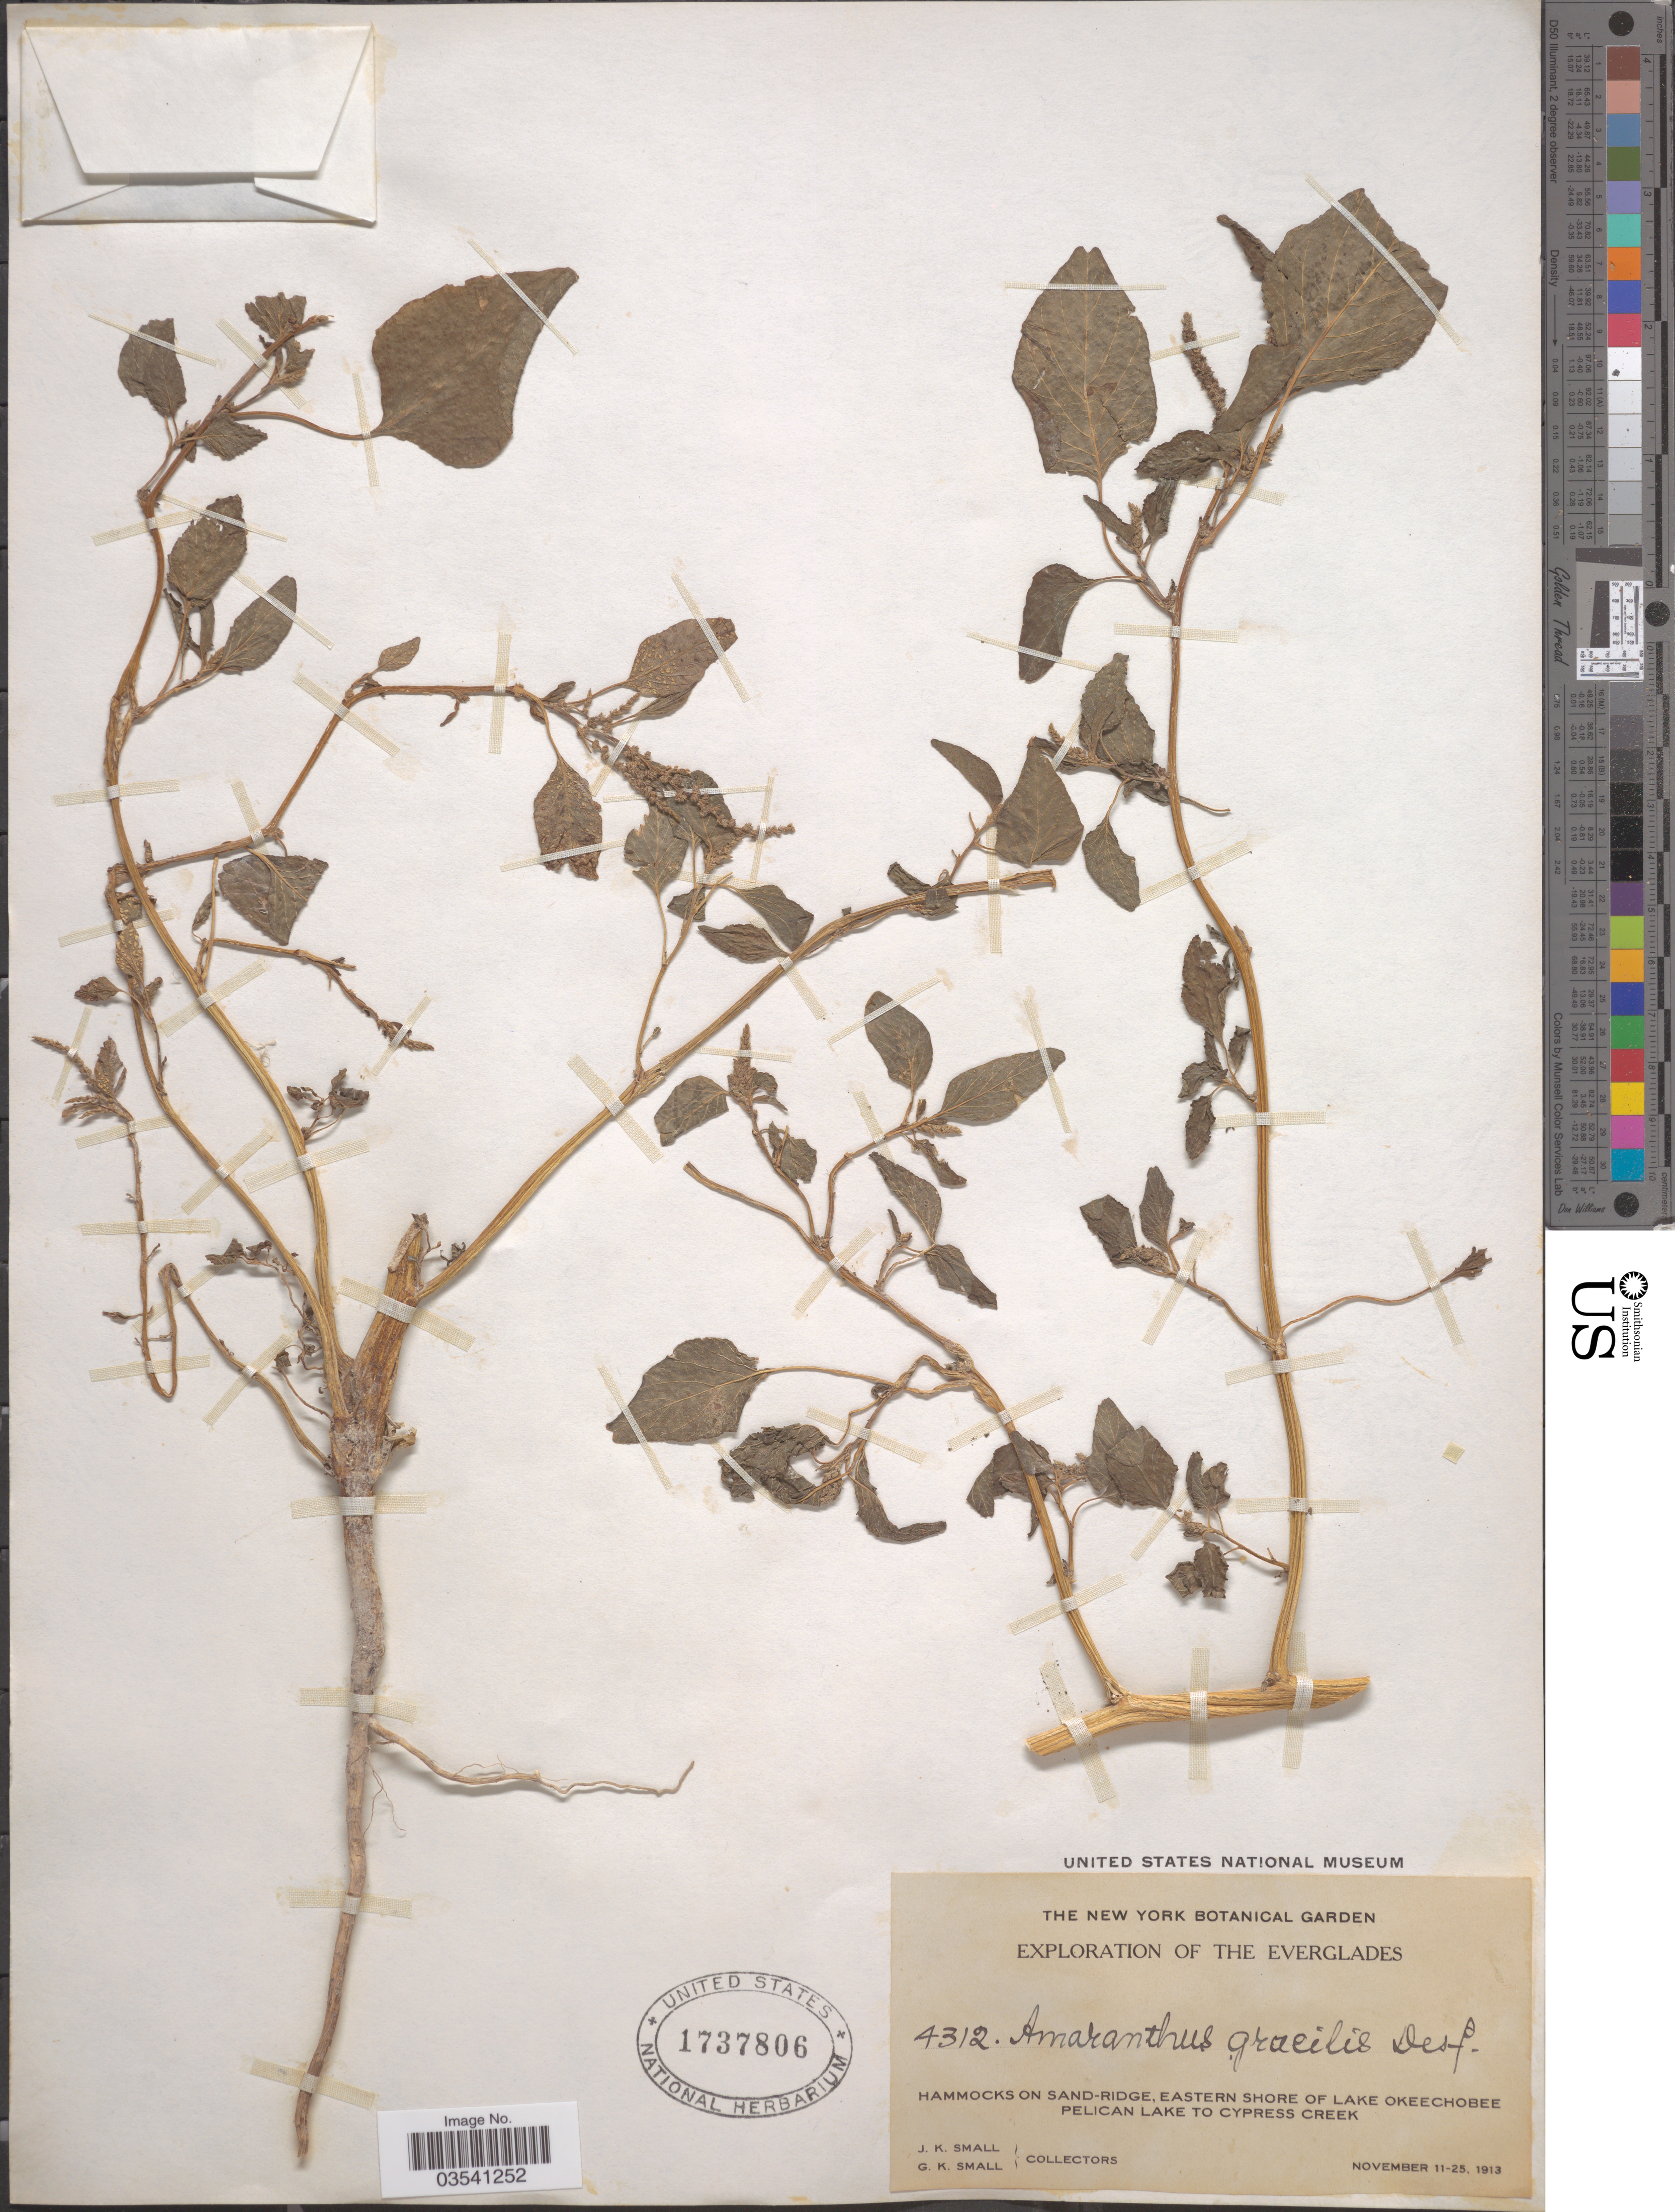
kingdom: Plantae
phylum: Tracheophyta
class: Magnoliopsida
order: Caryophyllales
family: Amaranthaceae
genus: Amaranthus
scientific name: Amaranthus viridis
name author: L.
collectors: J. K. Small & G. K. Small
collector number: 4312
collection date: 1913-11-11/1913-11-25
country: United States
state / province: Florida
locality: The Everglades. Hammocks on sand-ridge, eastern shore of Lake Okeechobee Pelican Lake to Cypress Creek.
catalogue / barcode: US 1737806